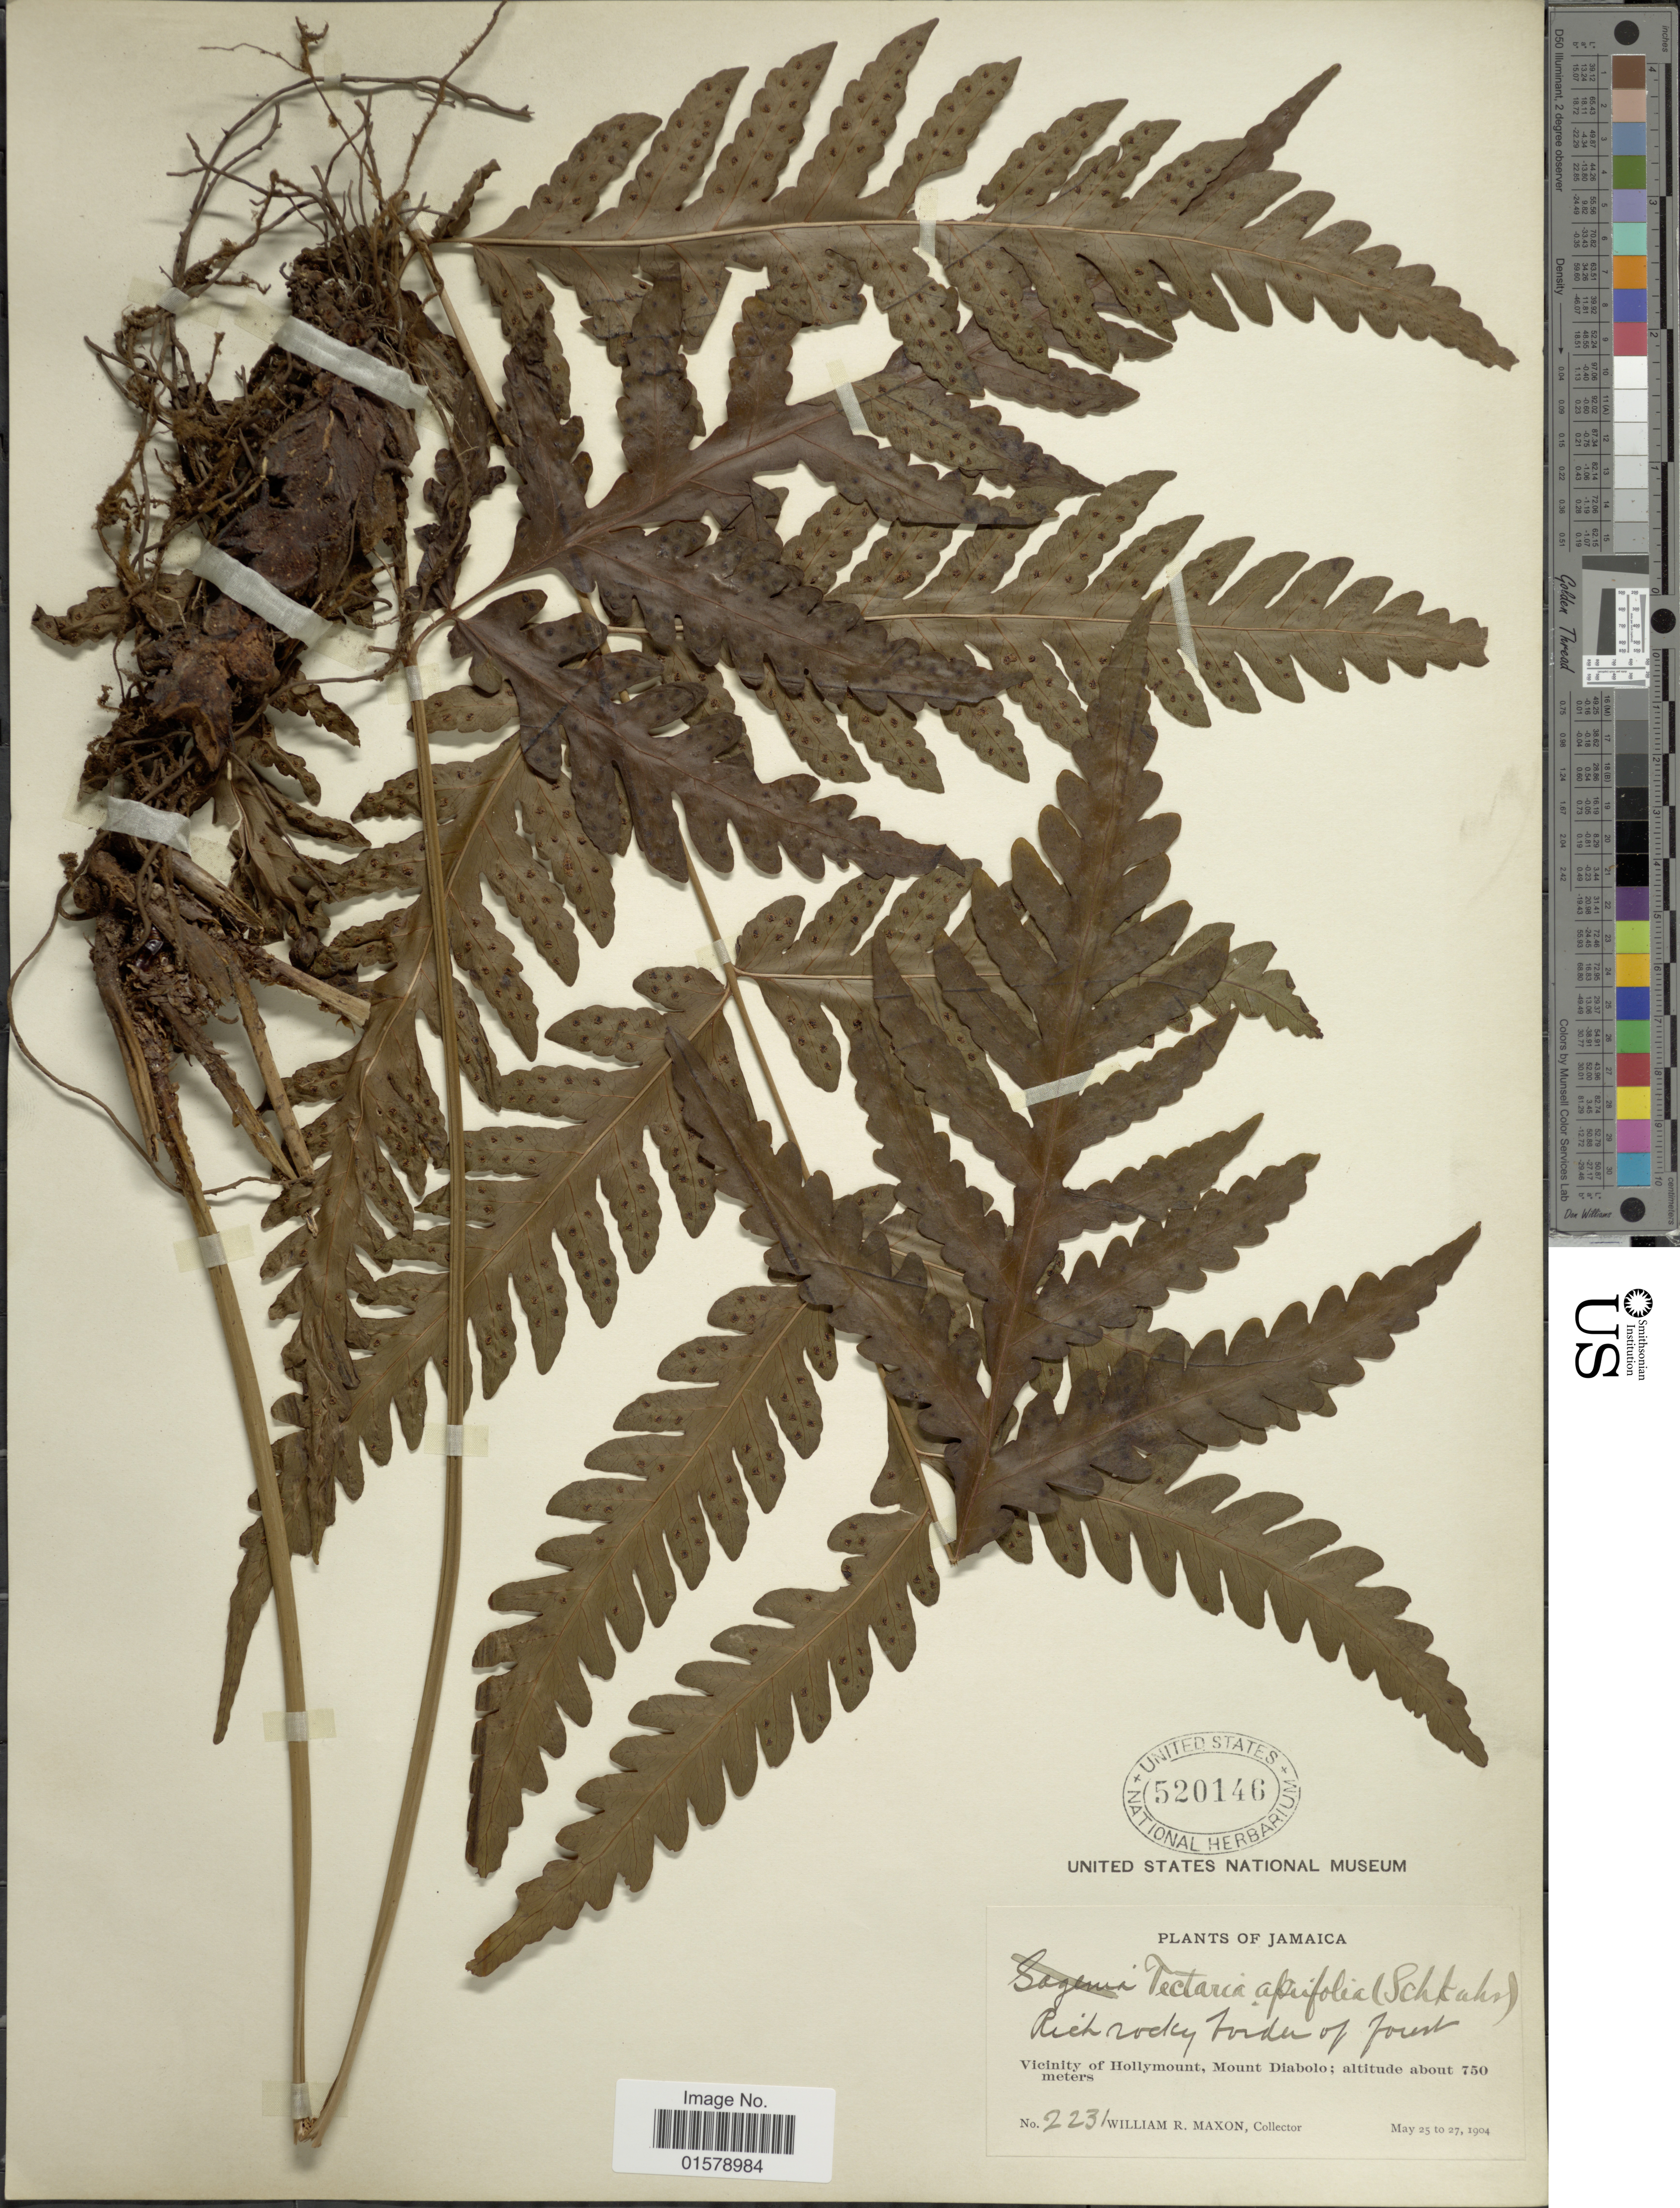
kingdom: Plantae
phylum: Tracheophyta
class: Polypodiopsida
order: Polypodiales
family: Tectariaceae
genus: Tectaria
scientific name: Tectaria apiifolia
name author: (Schkuhr) Copel.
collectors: W. R. Maxon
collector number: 2231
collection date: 1904-05-25/1904-05-27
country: Jamaica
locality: Vicinity of Hollymount, Mount Diablo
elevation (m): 750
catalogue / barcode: US 520146